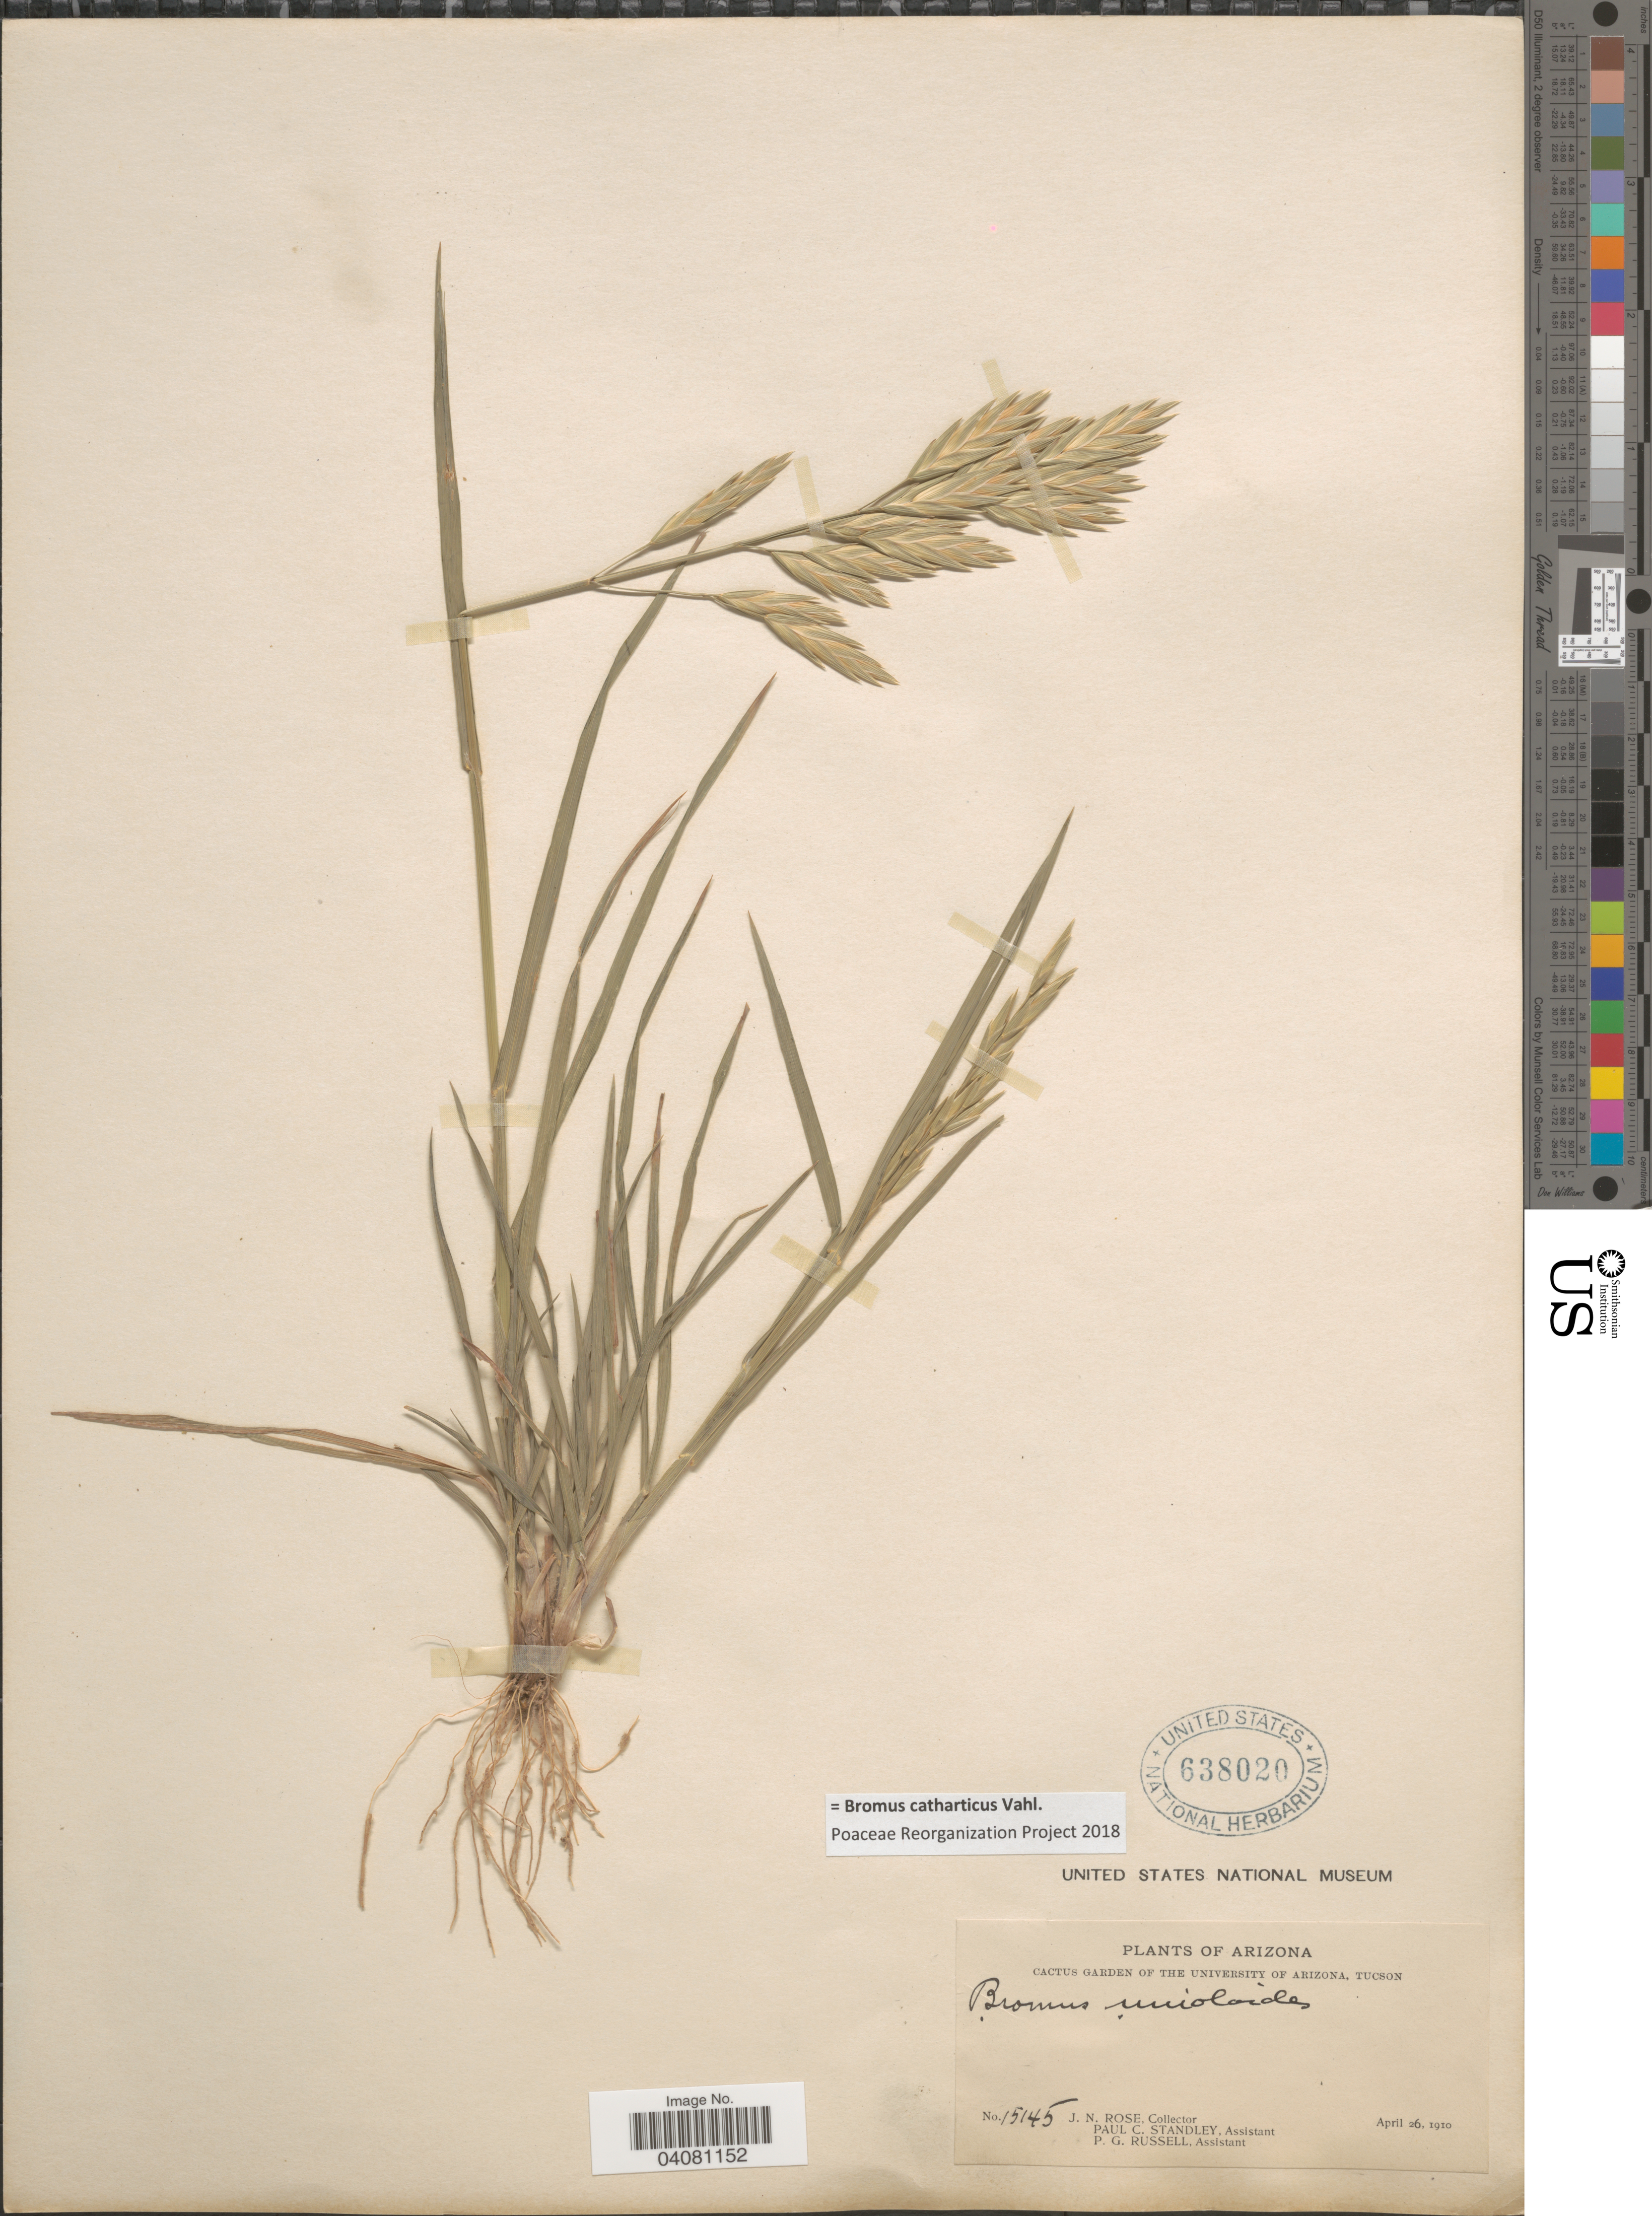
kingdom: Plantae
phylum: Tracheophyta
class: Liliopsida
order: Poales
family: Poaceae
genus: Bromus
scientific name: Bromus catharticus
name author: Vahl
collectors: J. N. Rose, P. C. Standley & P. G. Russell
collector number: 15145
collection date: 1910-04-26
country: United States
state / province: Arizona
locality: Cactus Garden of the University of Arizona, Tucson.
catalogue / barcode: US 638020